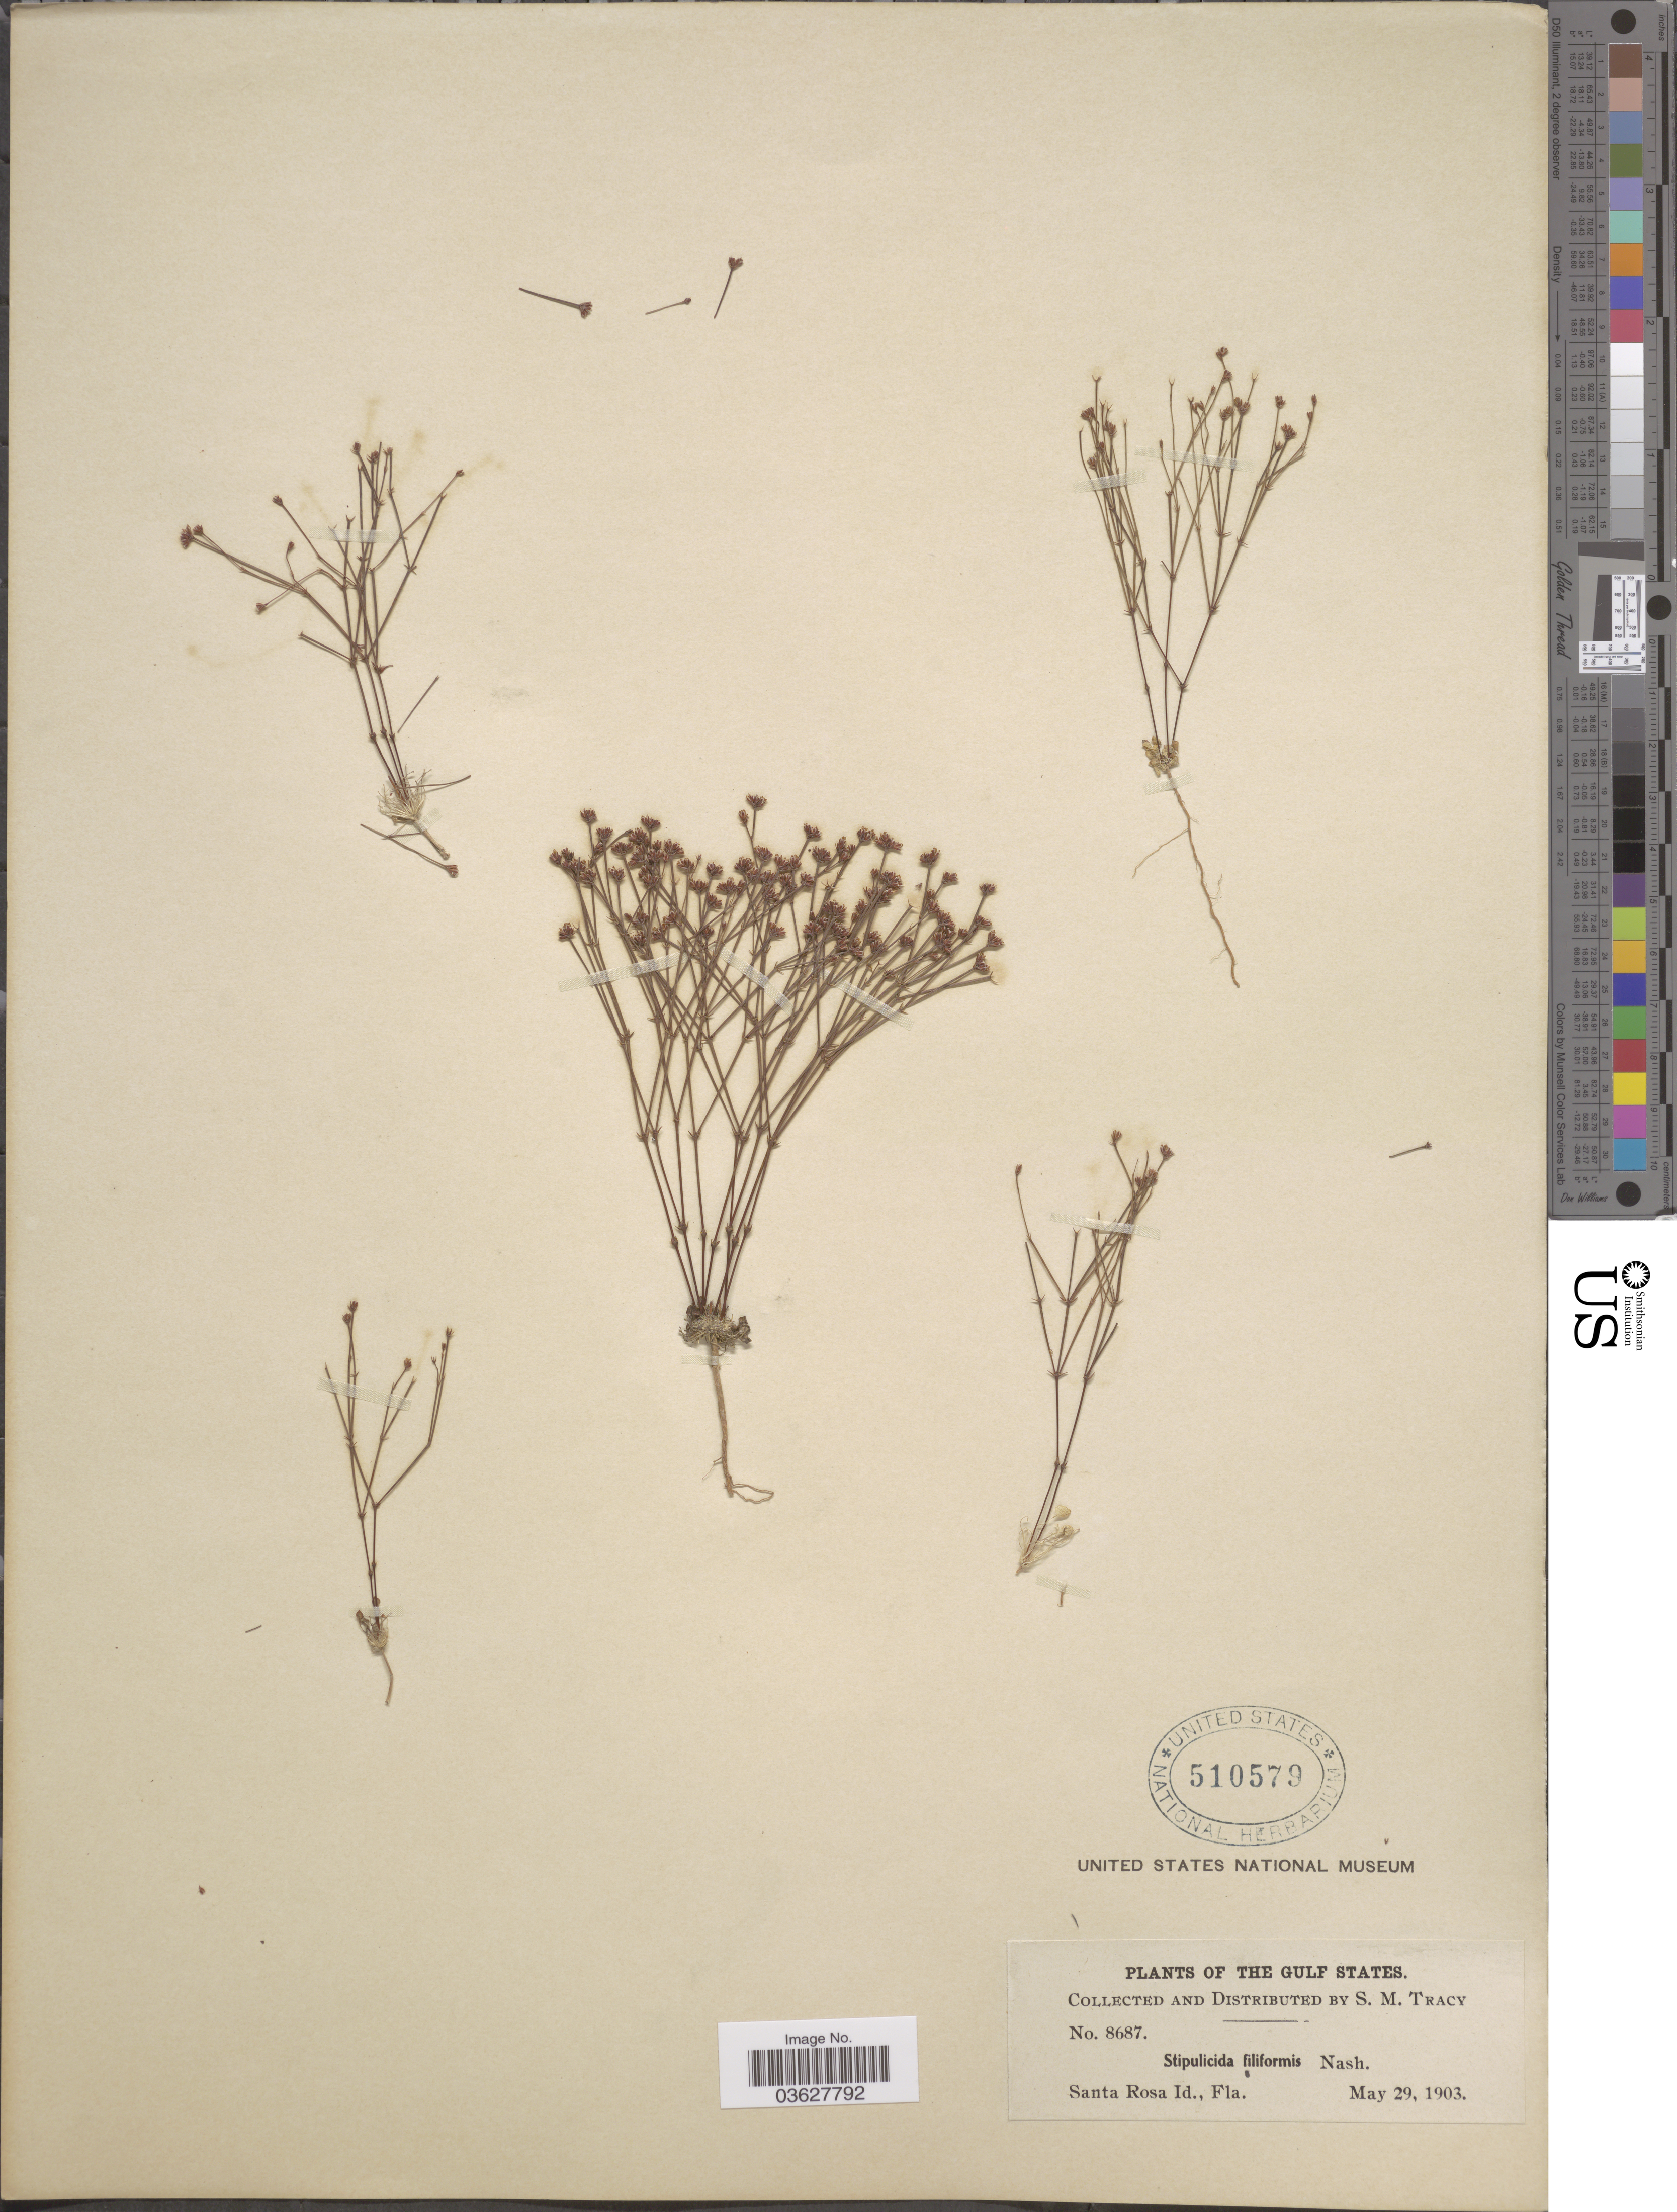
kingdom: Plantae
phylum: Tracheophyta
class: Magnoliopsida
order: Caryophyllales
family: Caryophyllaceae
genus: Stipulicida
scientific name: Stipulicida filiformis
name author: Nash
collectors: S. M. Tracy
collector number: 8687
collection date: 1903-05-29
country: United States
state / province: Florida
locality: The Gulf States. Santa Rosa Id.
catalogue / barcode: US 510579